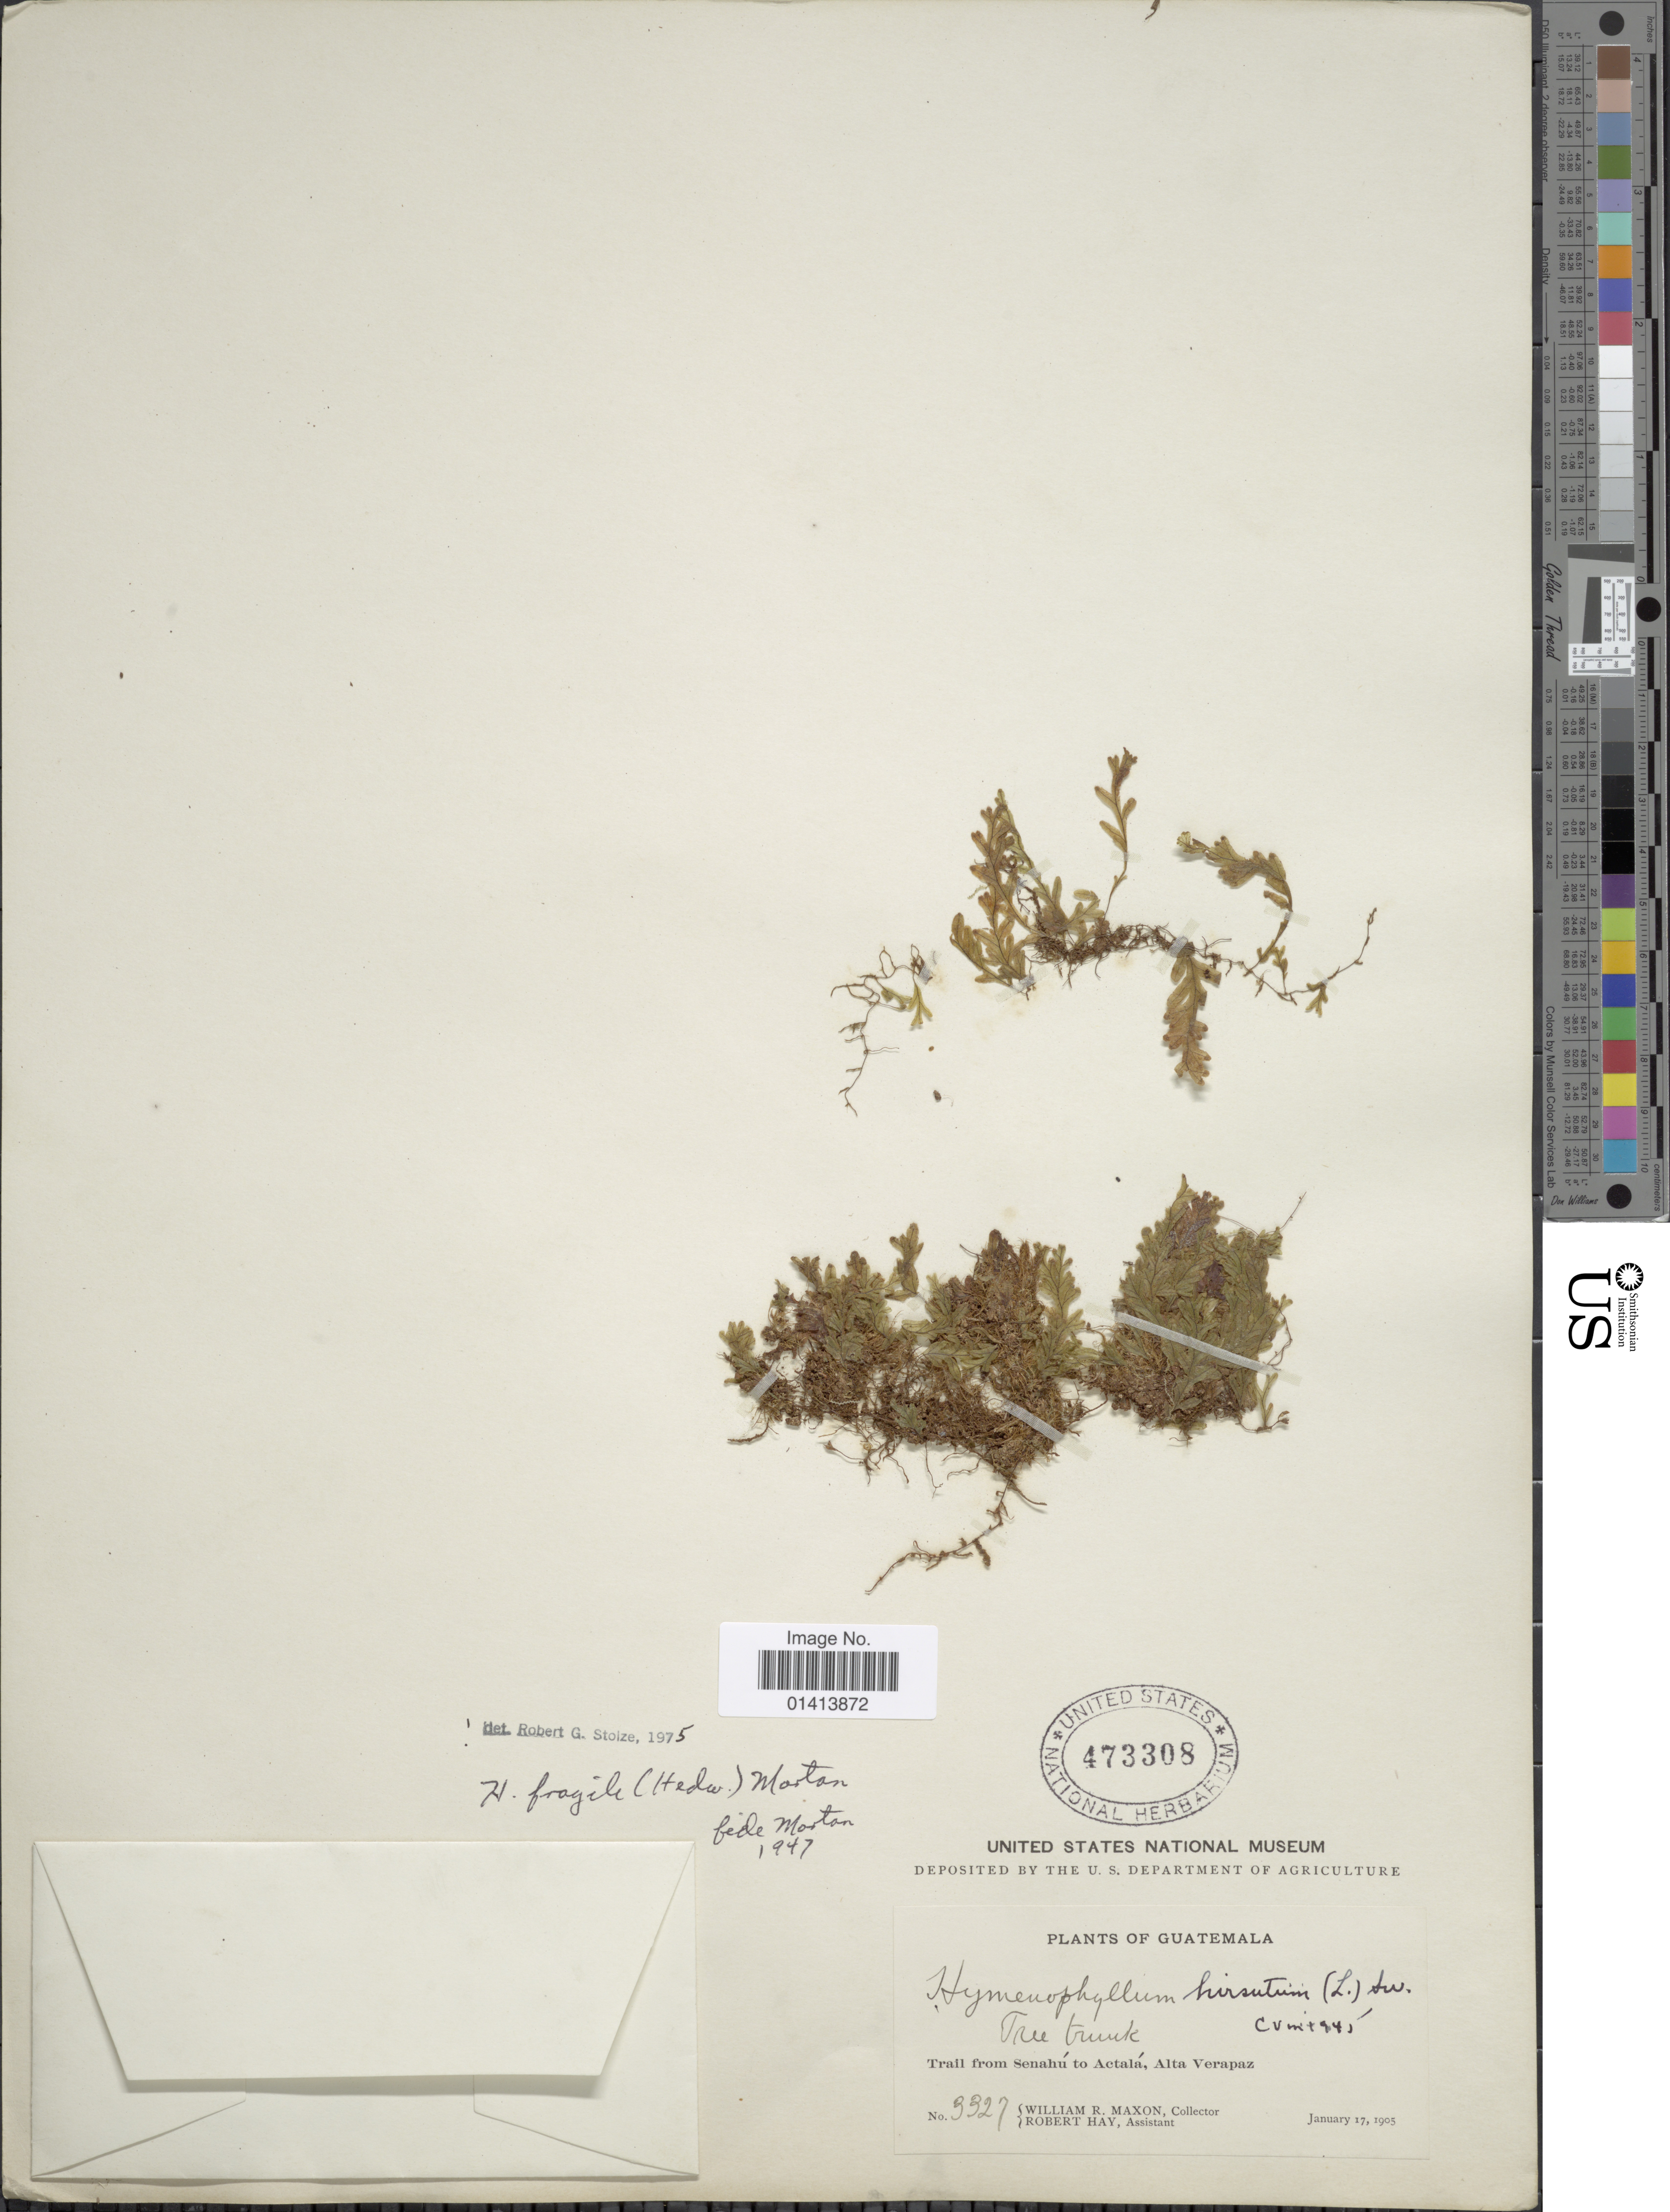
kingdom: Plantae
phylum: Tracheophyta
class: Polypodiopsida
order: Hymenophyllales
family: Hymenophyllaceae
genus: Hymenophyllum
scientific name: Hymenophyllum fragile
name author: (Hedw.) C.V. Morton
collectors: W. R. Maxon & R. Hay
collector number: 3327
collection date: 1905-01-17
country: Guatemala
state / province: Alta Verapaz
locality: Trail from Senahú to Actalá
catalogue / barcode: US 473308